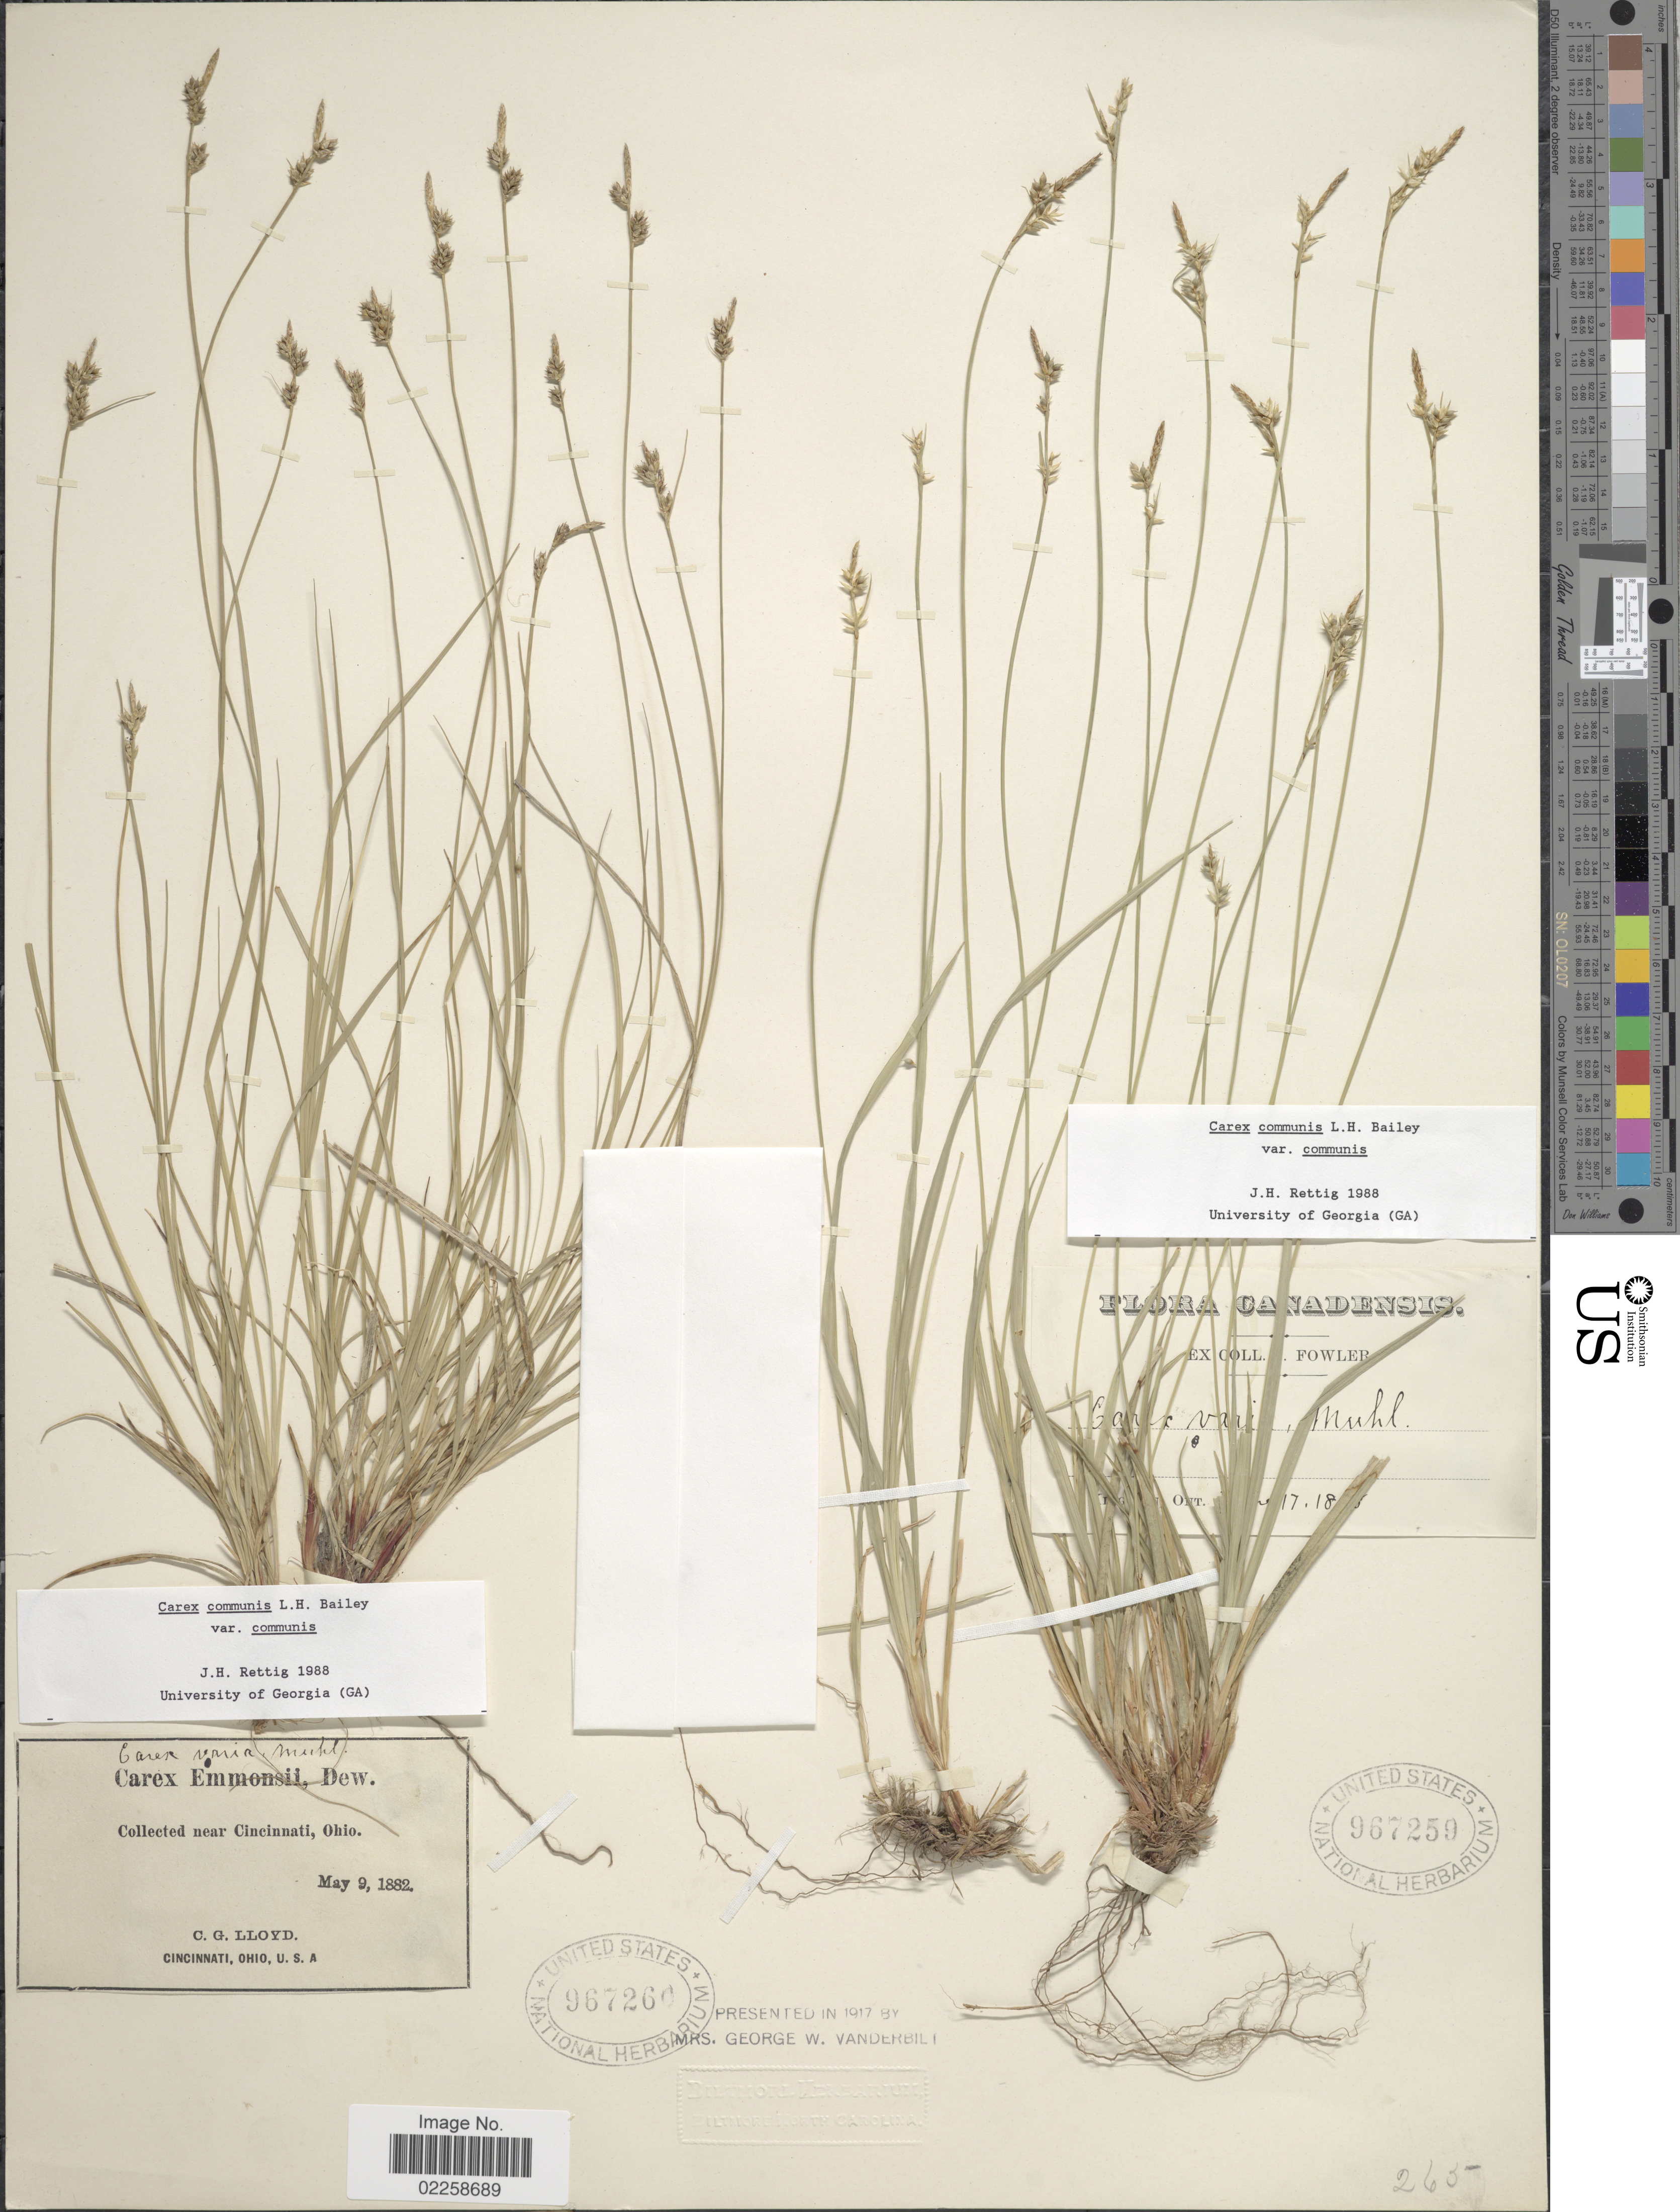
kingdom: Plantae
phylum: Tracheophyta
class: Liliopsida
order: Poales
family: Cyperaceae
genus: Carex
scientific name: Carex communis var. communis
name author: L.H. Bailey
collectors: Fowler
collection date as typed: Transcribed d/m/y: 17//18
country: Canada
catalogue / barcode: US 967259-2